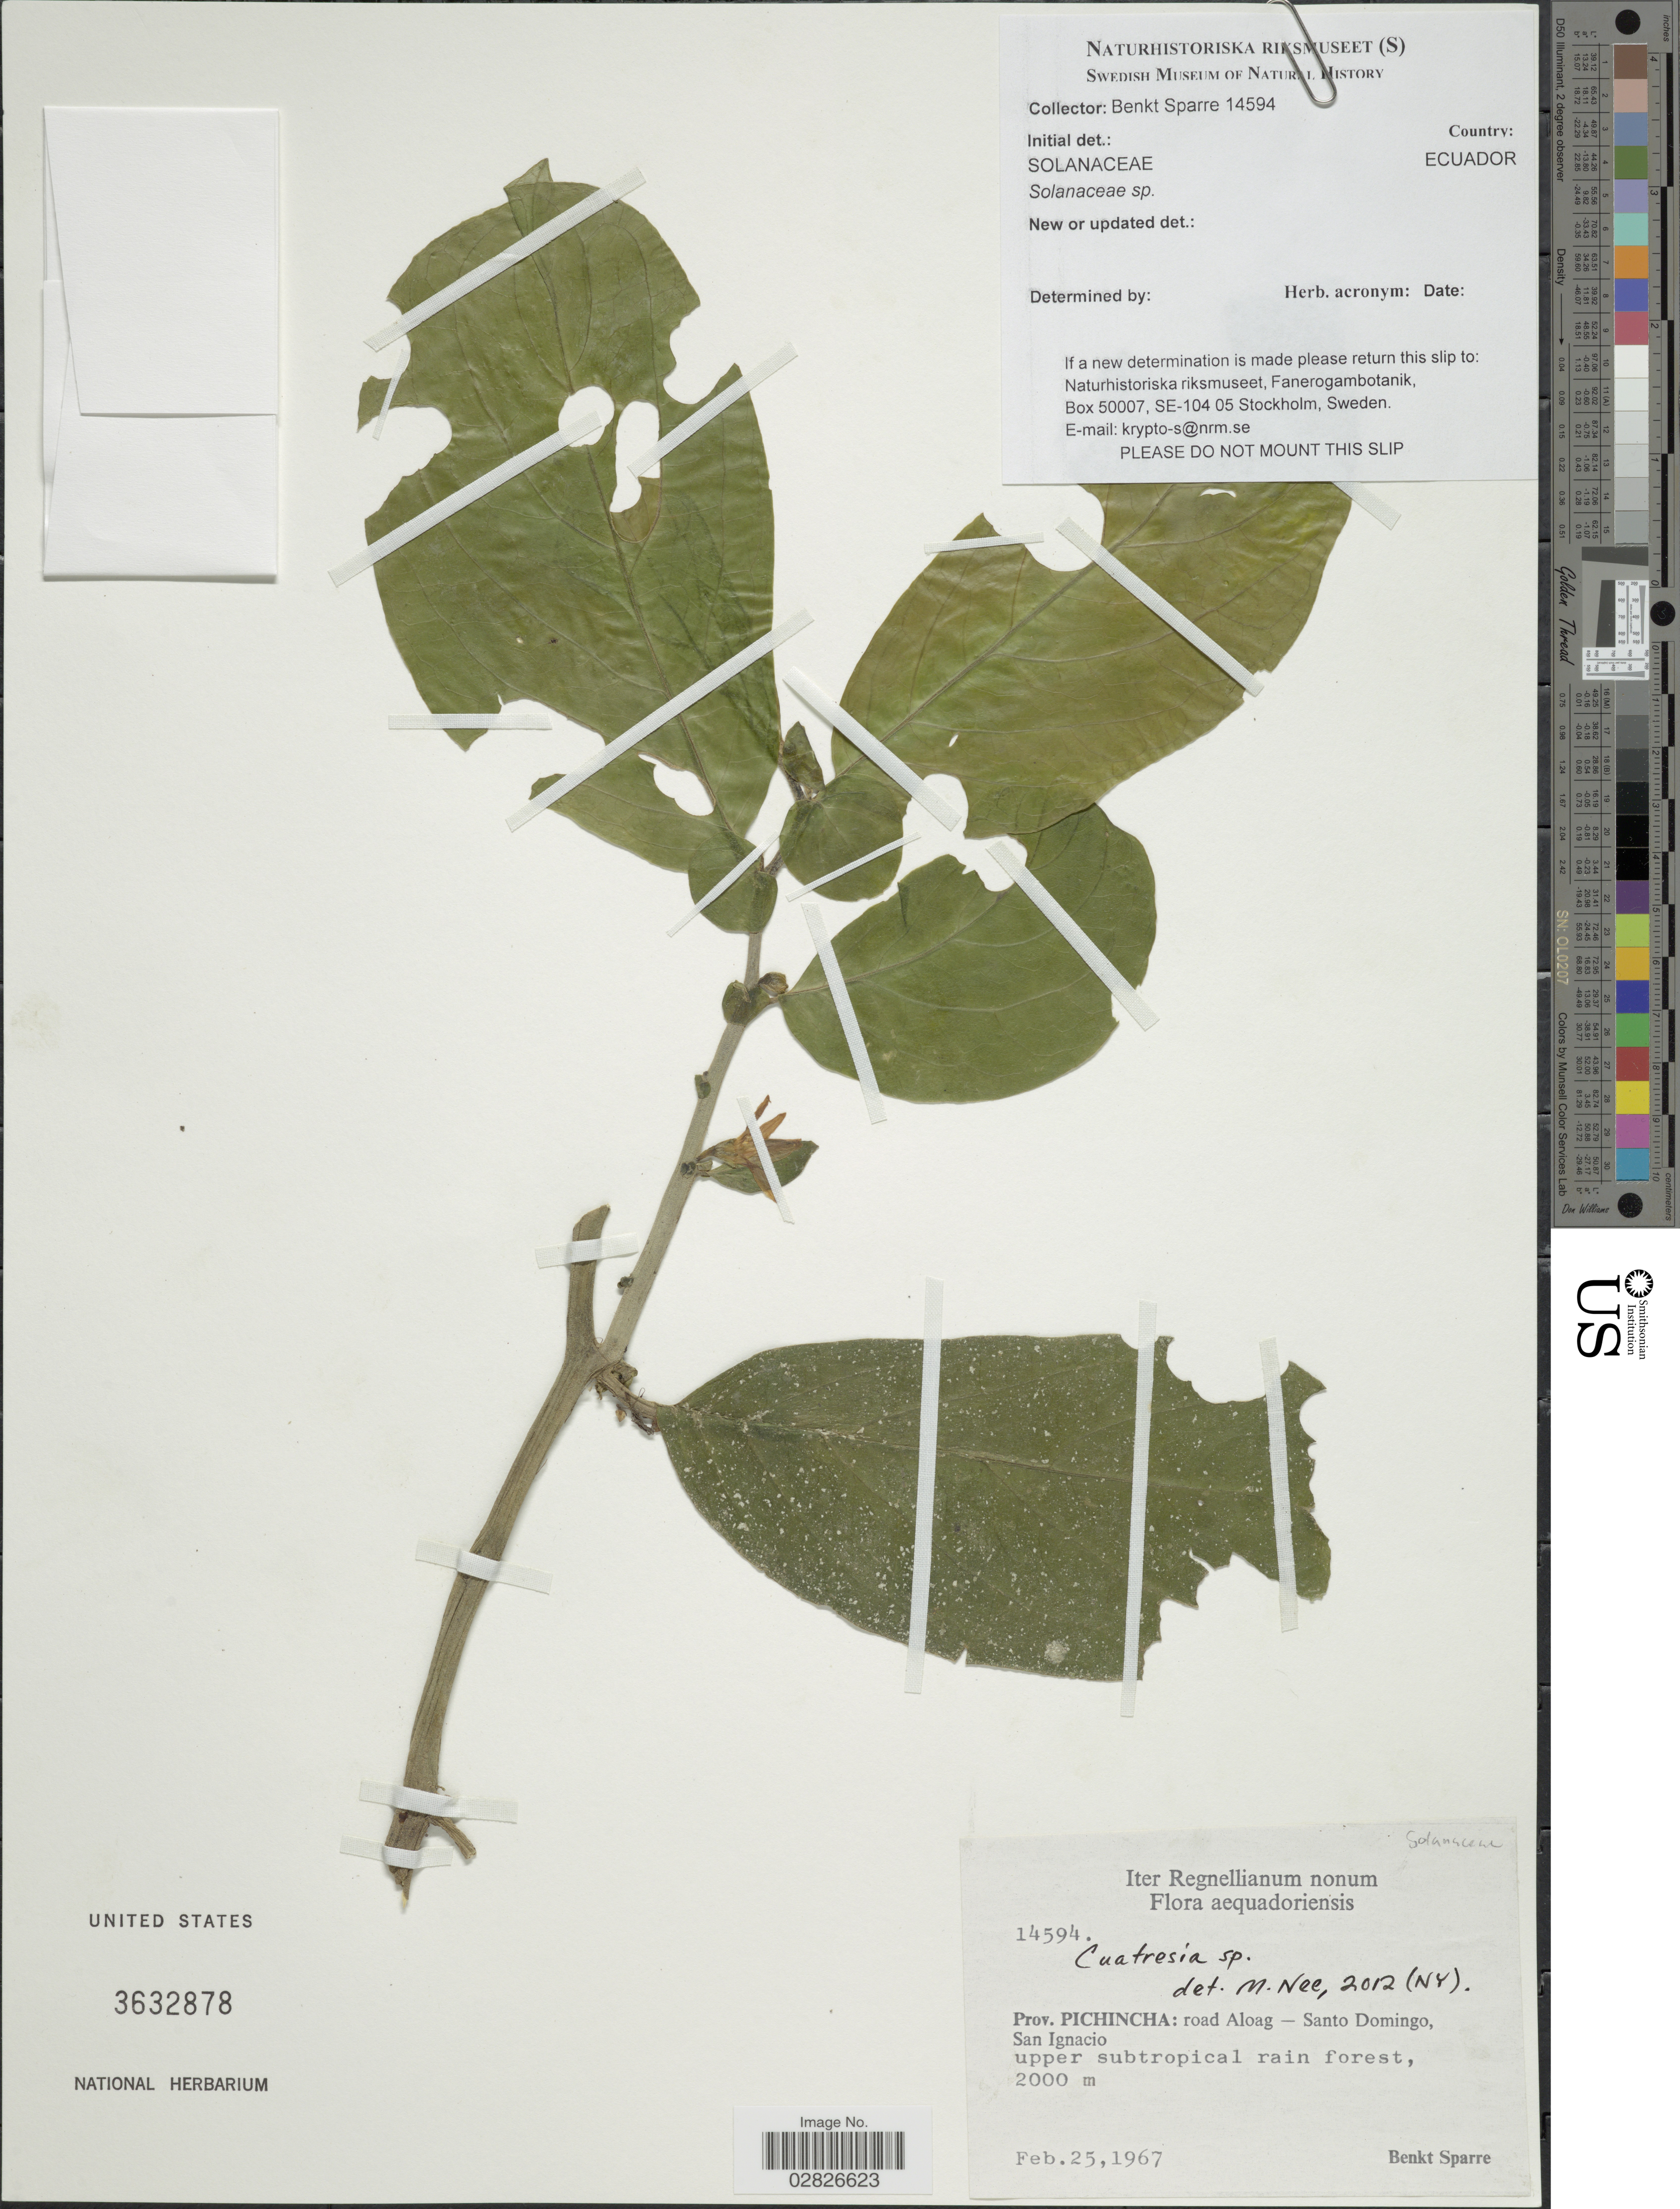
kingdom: Plantae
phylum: Tracheophyta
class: Magnoliopsida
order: Solanales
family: Solanaceae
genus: Cuatresia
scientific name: Cuatresia sp.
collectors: B. Sparre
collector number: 14594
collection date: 1967-02-25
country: Ecuador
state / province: Pichincha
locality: Road Aloag - Santo Domingo, San Ignacio.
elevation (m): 2000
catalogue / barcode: US 3632878